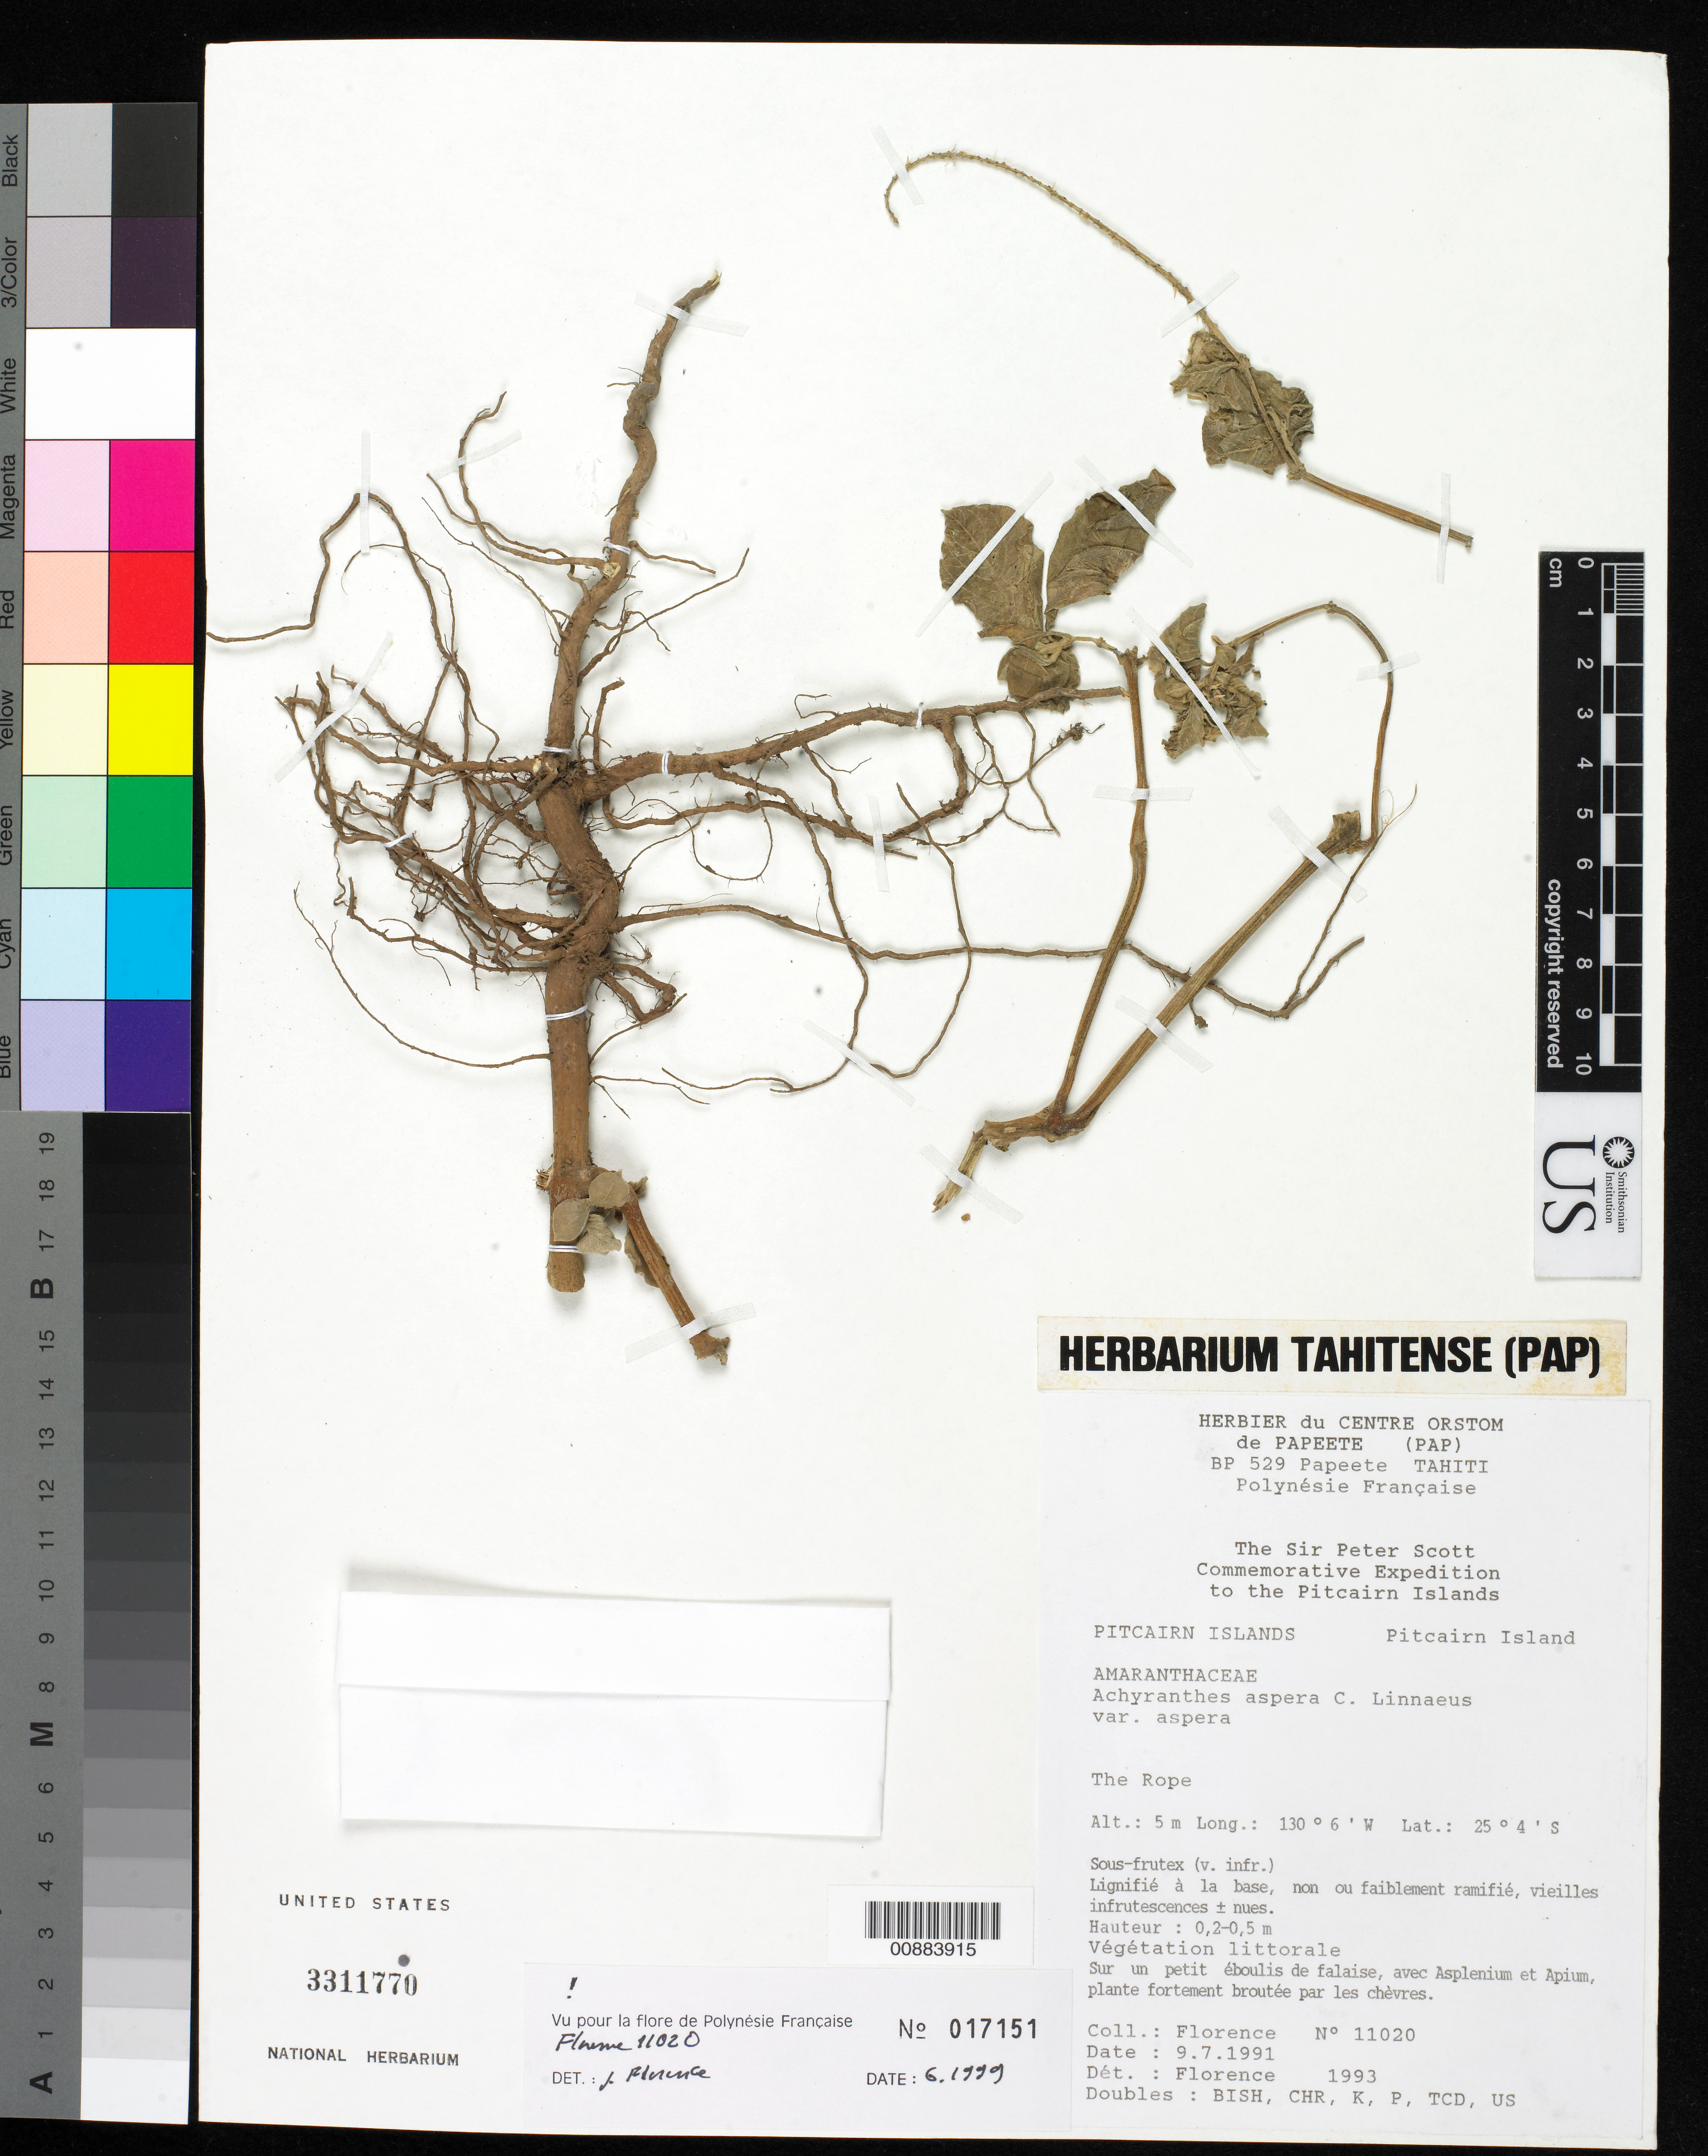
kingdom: Plantae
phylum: Tracheophyta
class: Magnoliopsida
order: Caryophyllales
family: Amaranthaceae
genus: Achyranthes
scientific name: Achyranthes aspera var. aspera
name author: L.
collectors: J. Florence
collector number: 11020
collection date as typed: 09 Jul 1991 or 07 Sep 1991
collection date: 1991-07-09 or 1991-09-07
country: Pitcairn Islands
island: Pitcairn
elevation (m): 5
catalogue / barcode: US 3311770